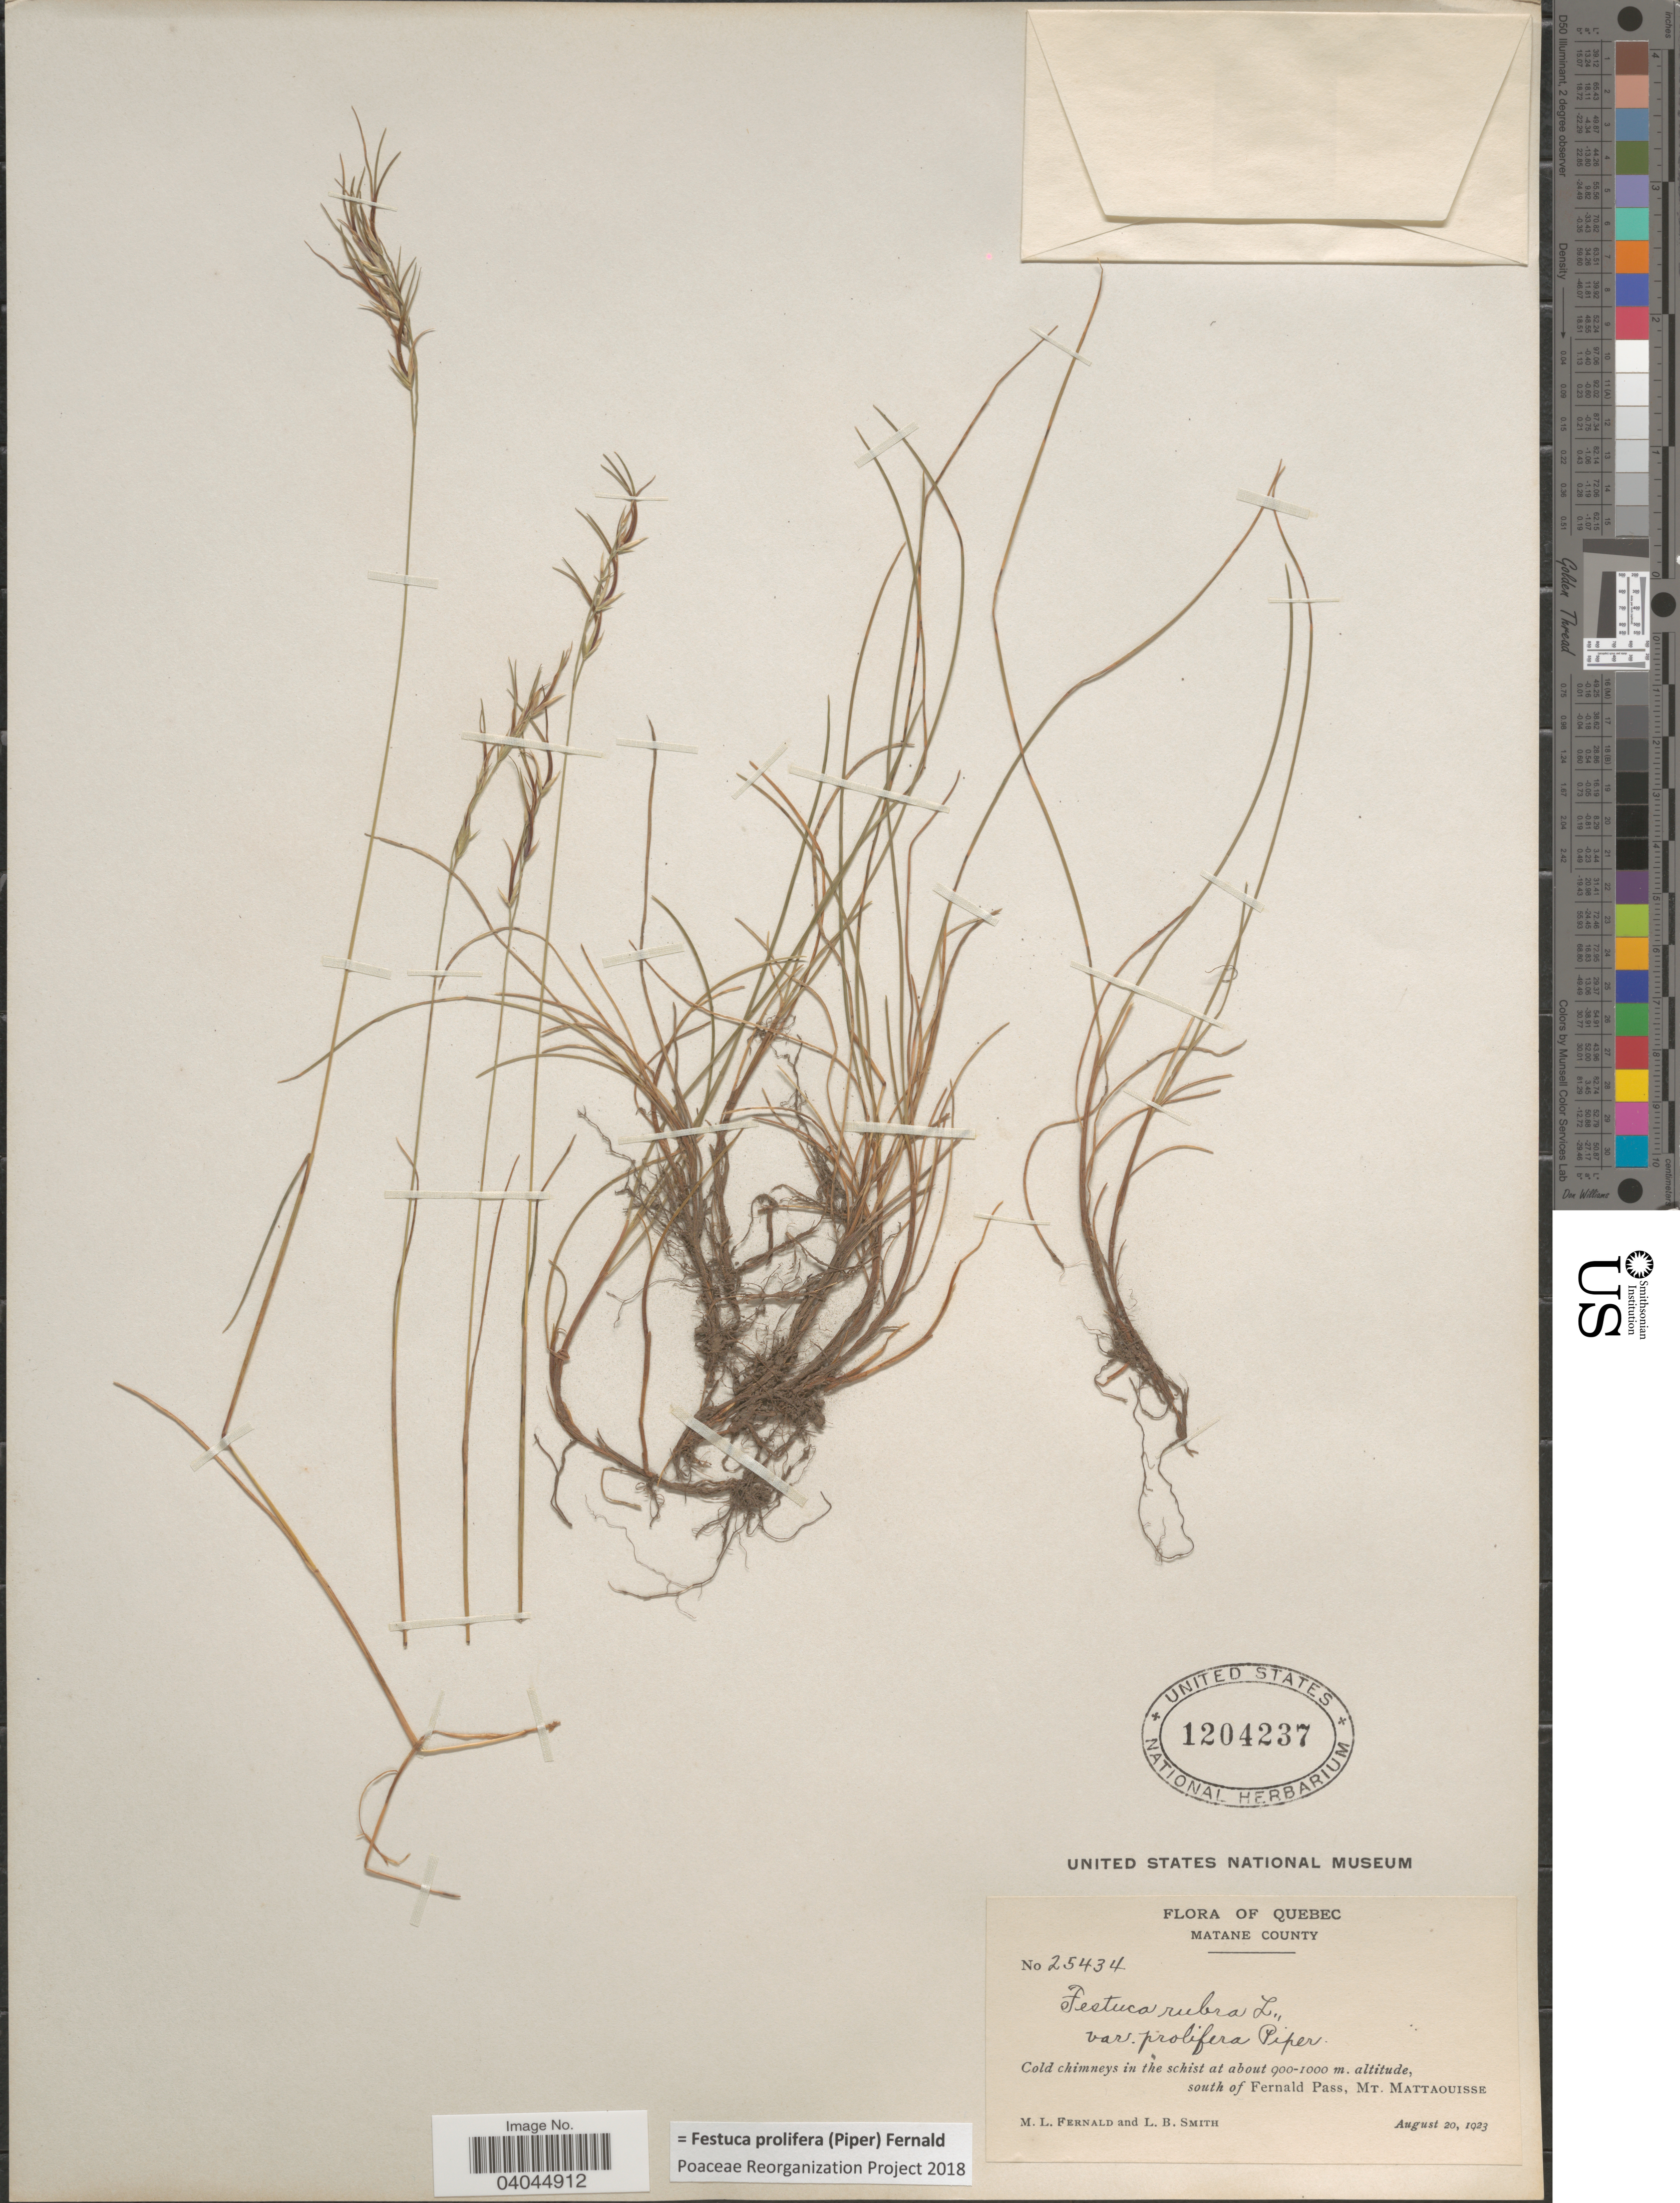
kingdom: Plantae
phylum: Tracheophyta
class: Liliopsida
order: Poales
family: Poaceae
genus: Festuca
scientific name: Festuca prolifera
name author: (Piper) Fernald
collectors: M. L. Fernald & L. Smith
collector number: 25434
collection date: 1923-08-20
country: Canada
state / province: Quebec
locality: Matane County. South of Fernald Pass, Mt. Mattaouisse.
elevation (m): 900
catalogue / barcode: US 1204237